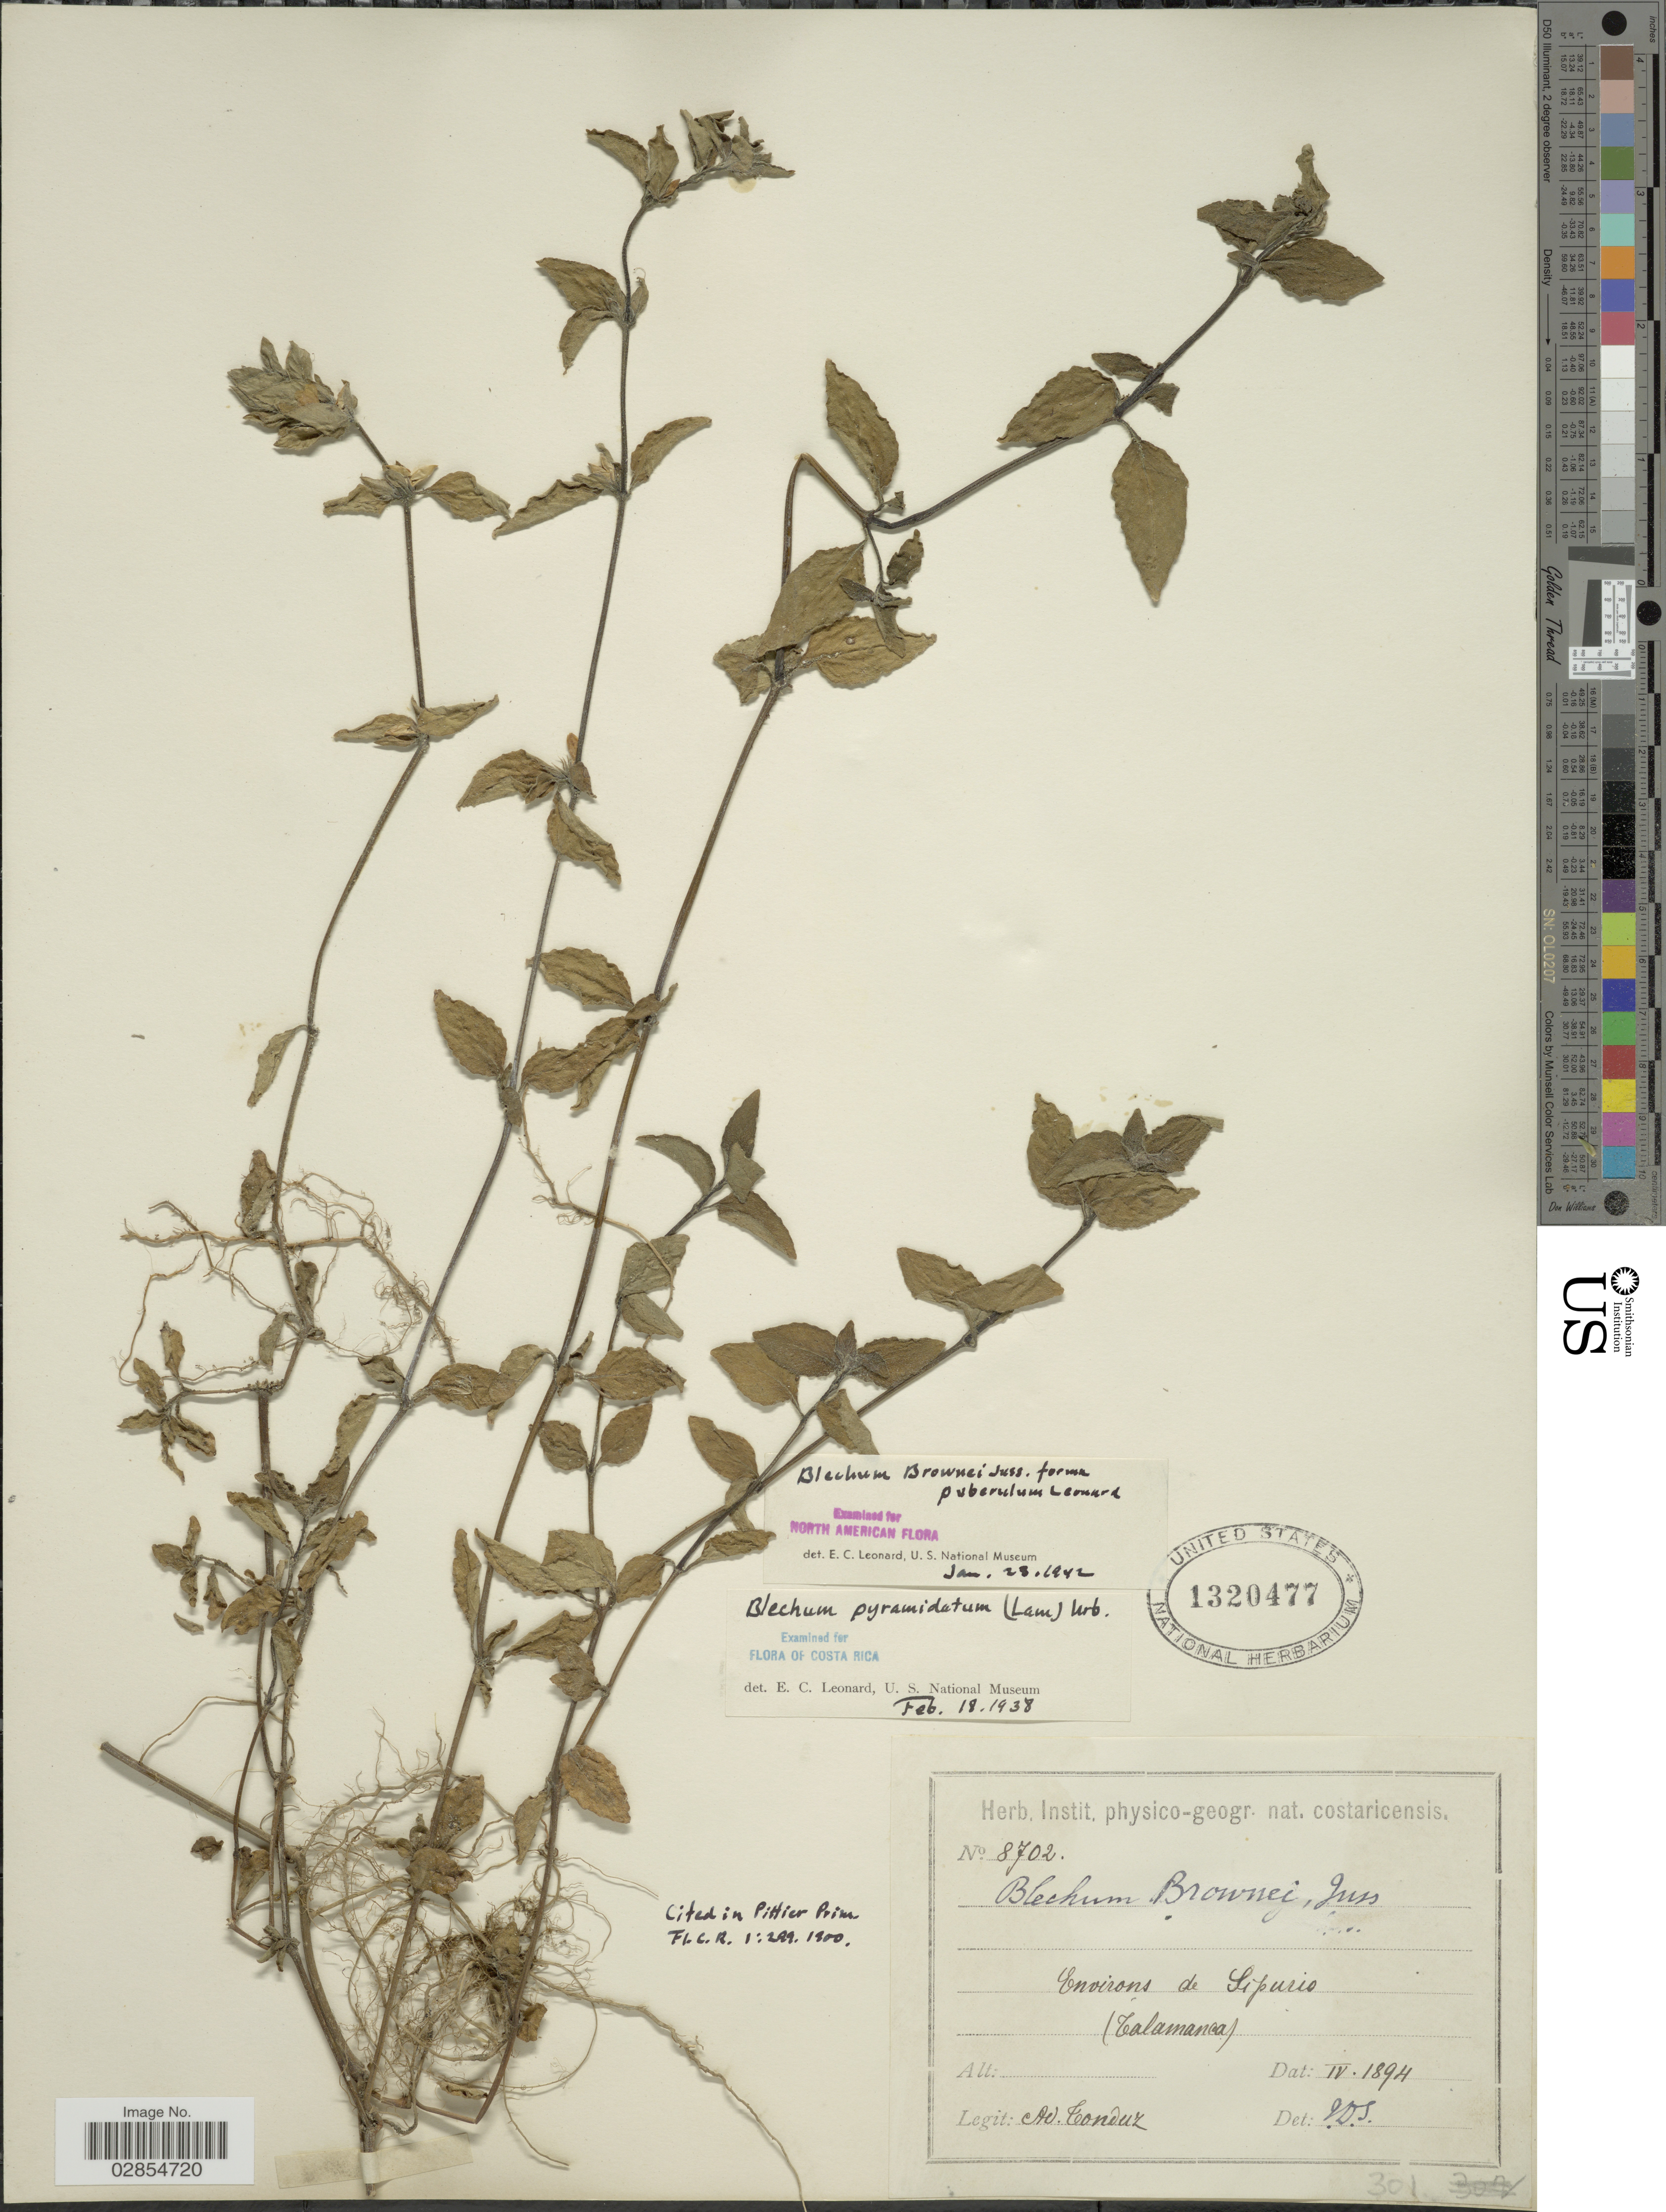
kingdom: Plantae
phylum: Tracheophyta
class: Magnoliopsida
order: Lamiales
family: Acanthaceae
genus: Blechum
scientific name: Blechum pyramidatum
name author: (Lam.) Urb.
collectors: A. Tonduz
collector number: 8702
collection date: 1894-04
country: Costa Rica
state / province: Limón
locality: Environs de Sipurio (Talamanca).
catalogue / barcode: US 1320477